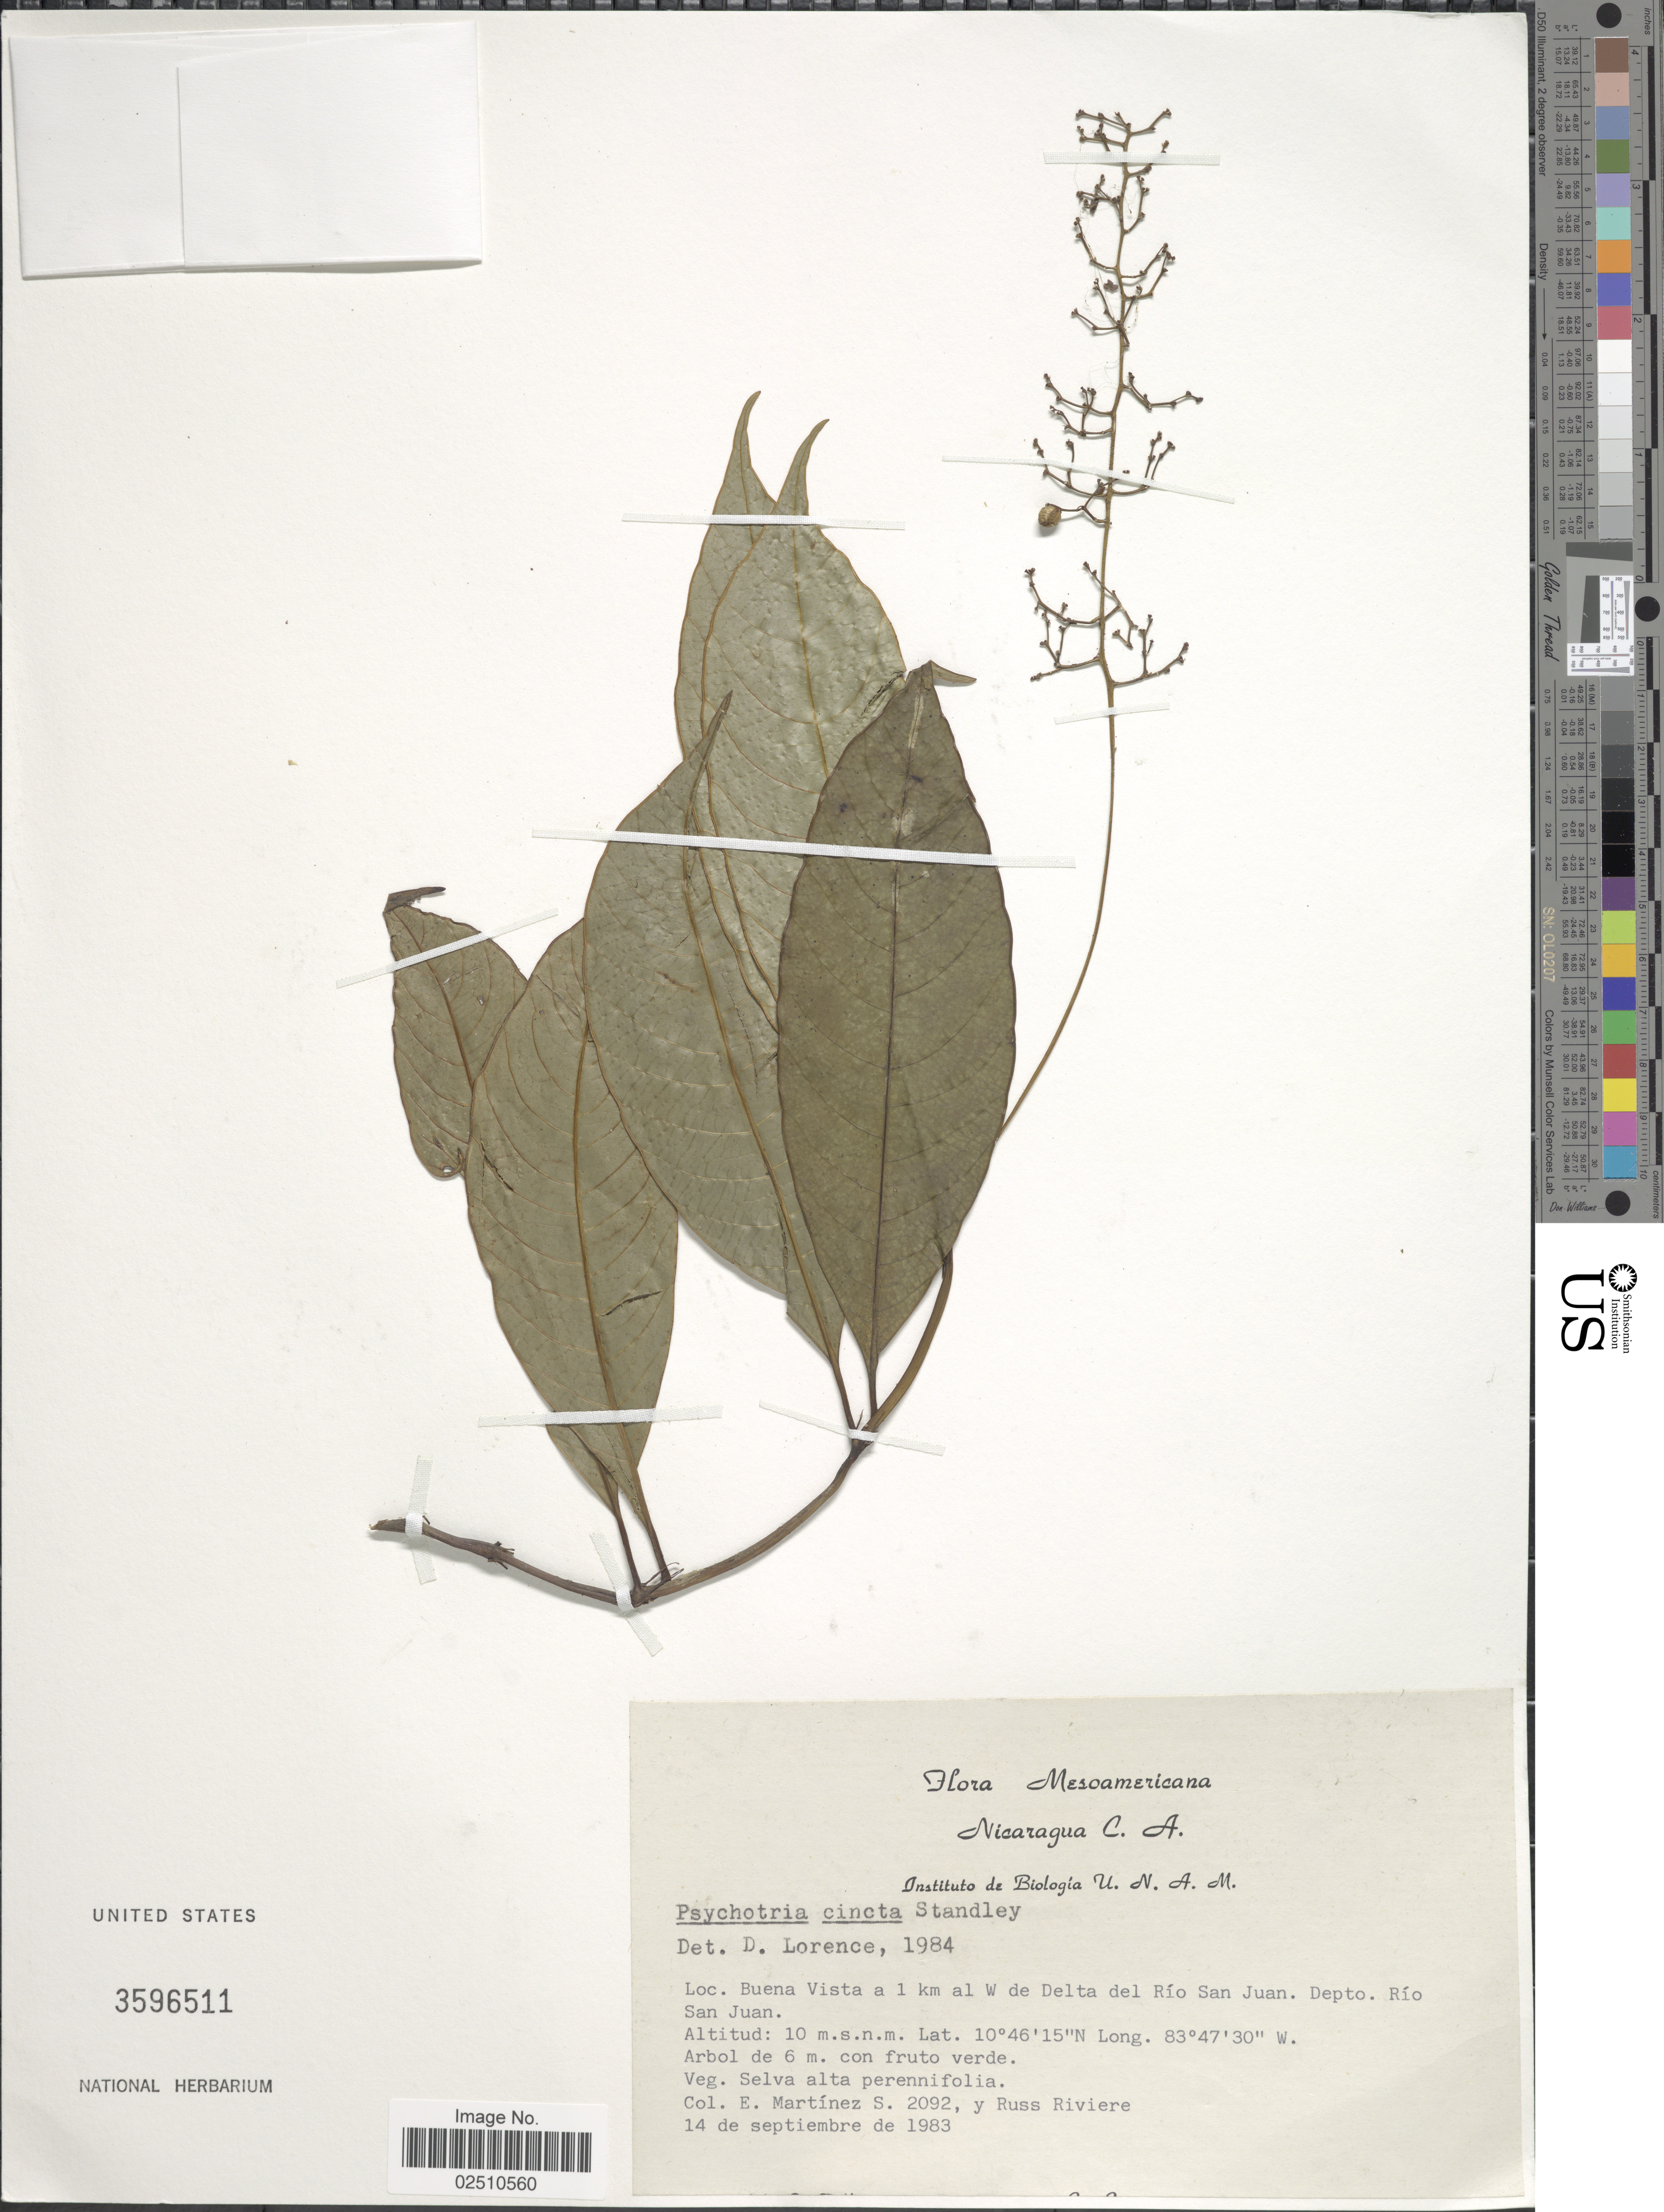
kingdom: Plantae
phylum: Tracheophyta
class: Magnoliopsida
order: Gentianales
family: Rubiaceae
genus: Psychotria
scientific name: Psychotria cincta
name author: Standl.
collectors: E. M. Martínez S. & R. Riviere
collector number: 2092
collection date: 1983-09-14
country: Nicaragua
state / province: Rio San Juan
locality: Mesoamericana, Buena Vista a 1 km al W de Delta del Rio San Juan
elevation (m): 10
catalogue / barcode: US 3596511